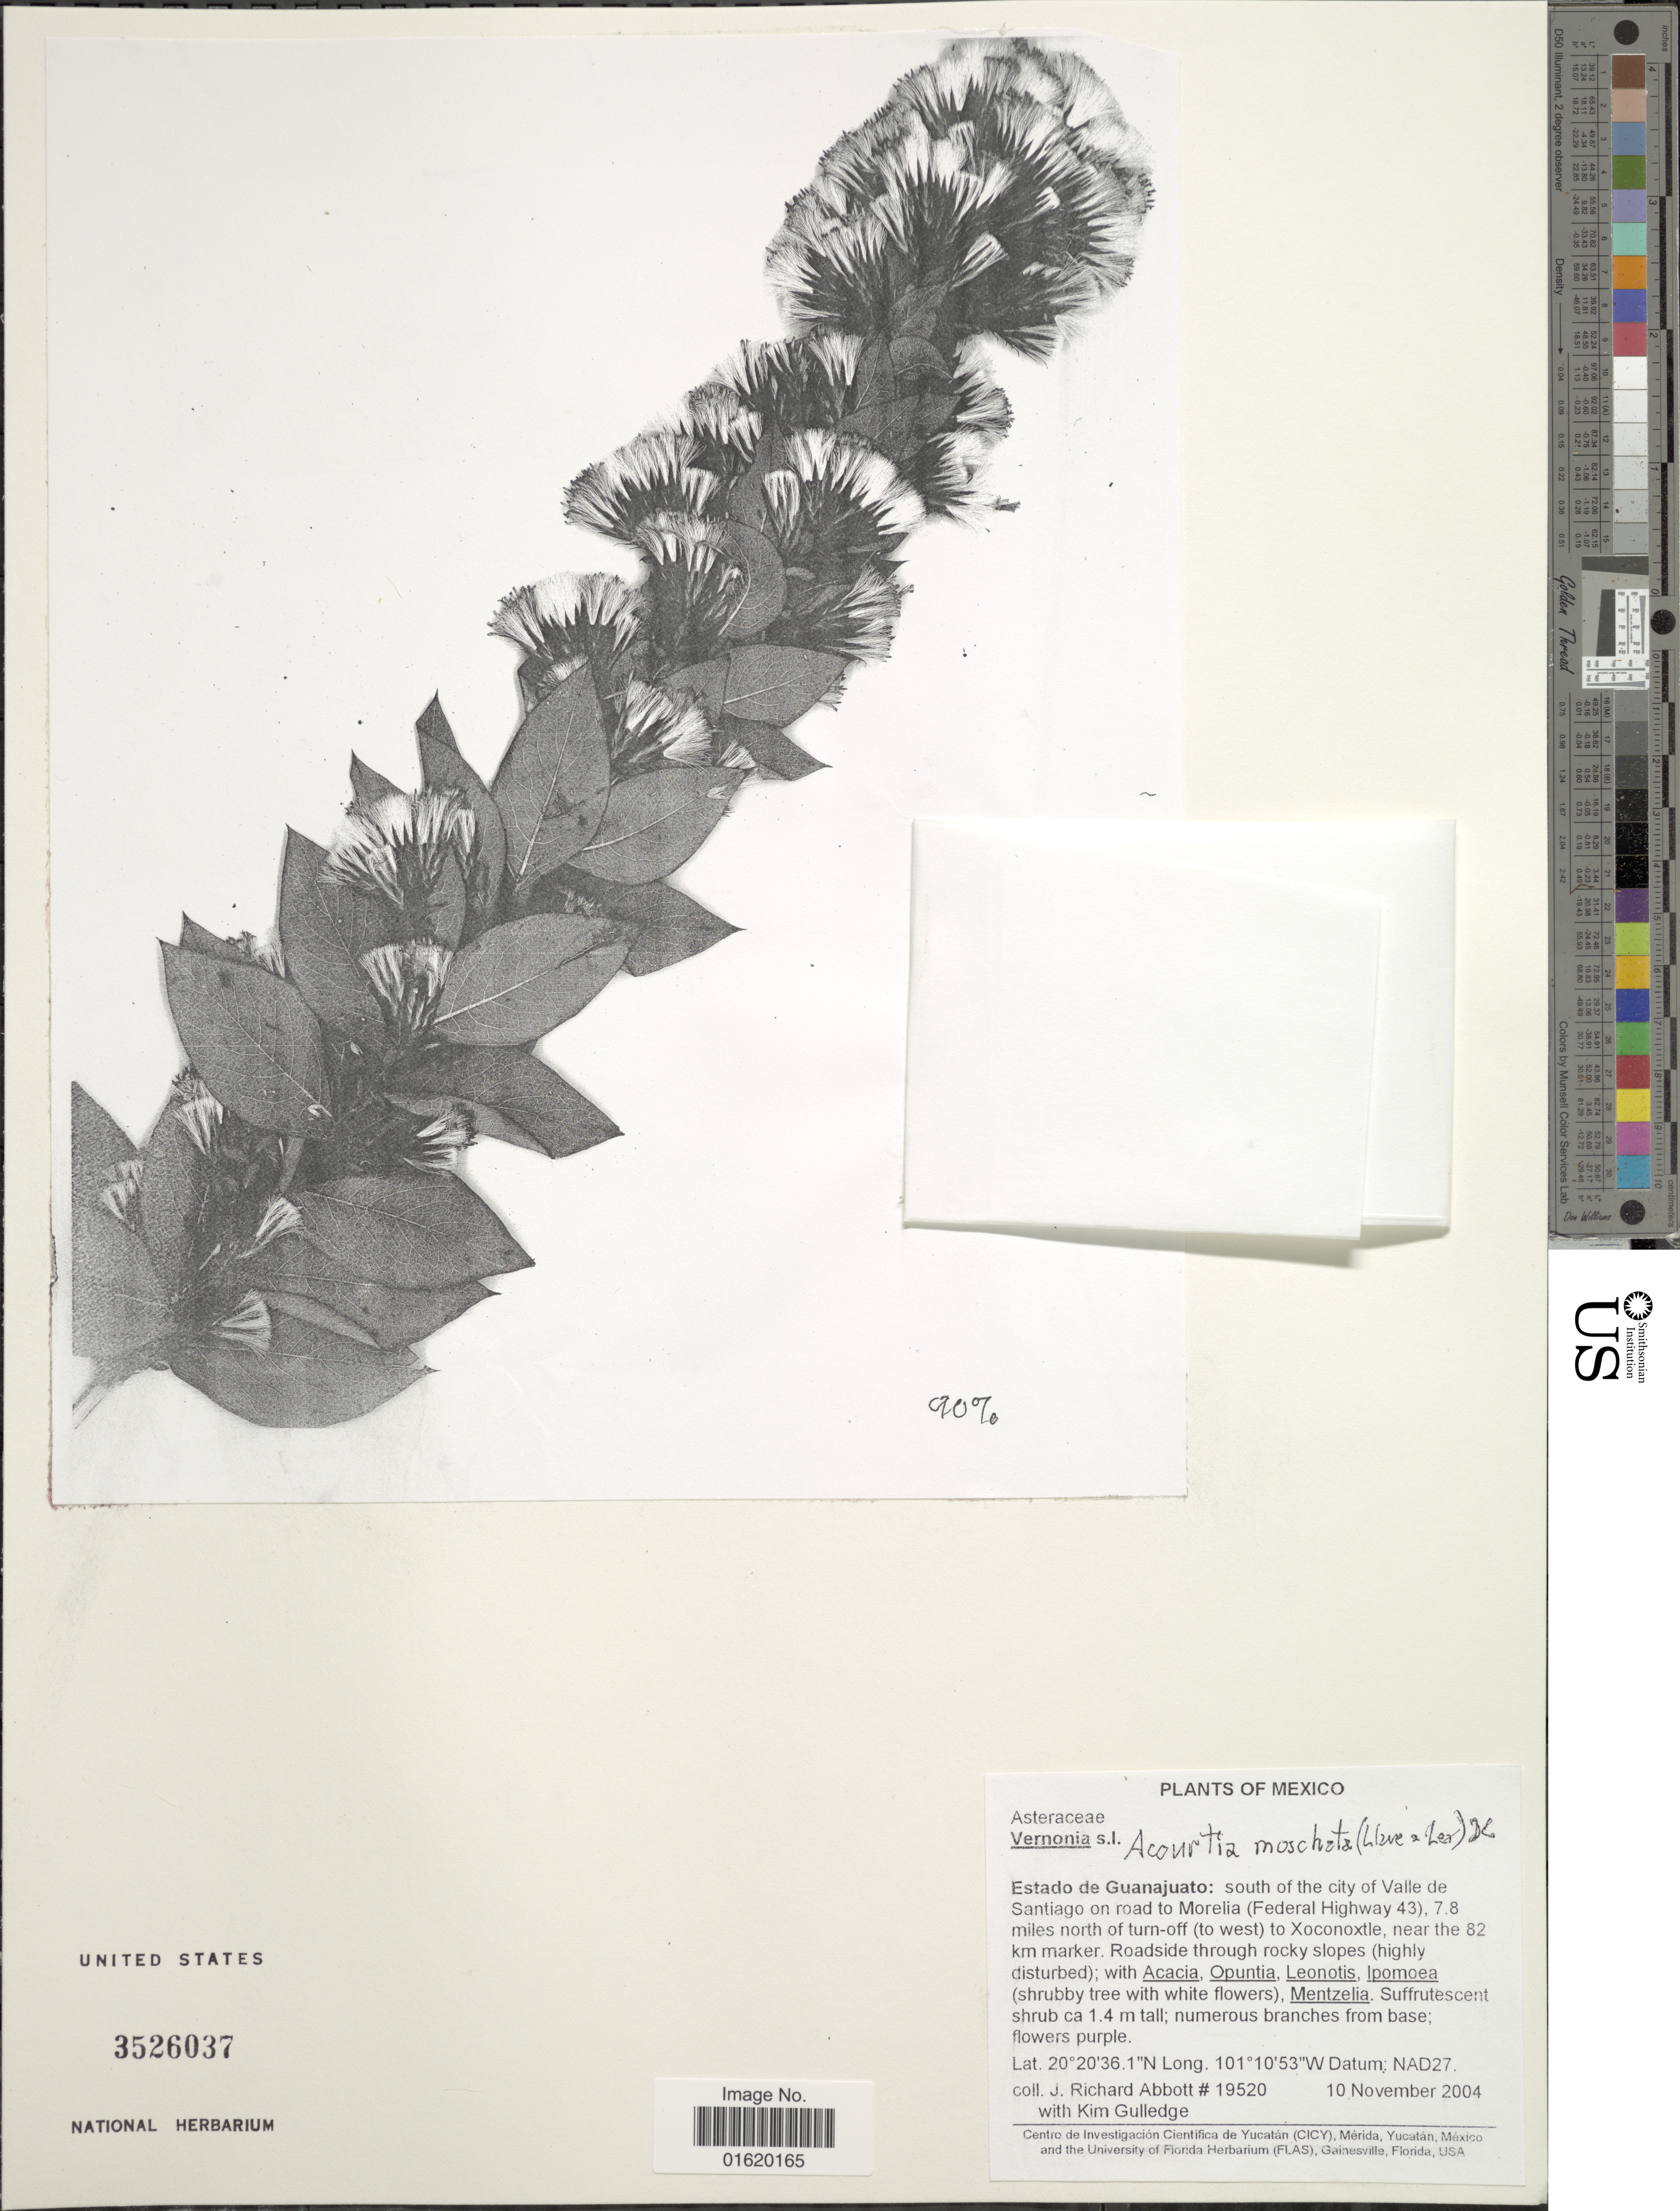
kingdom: Plantae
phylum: Tracheophyta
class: Magnoliopsida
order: Asterales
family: Asteraceae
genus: Acourtia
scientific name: Acourtia moschata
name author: DC.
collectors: J. R. Abbott & K. Gulledge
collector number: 19520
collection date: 2004-11-10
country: Mexico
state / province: Guanajuato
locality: South of the city of Valle de Santiago on road to Moreila (Federal Highway 43), 7.8 miles north of turn-off (to west) to Xoconoxtle, near the 82 km marker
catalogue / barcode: US 3526037